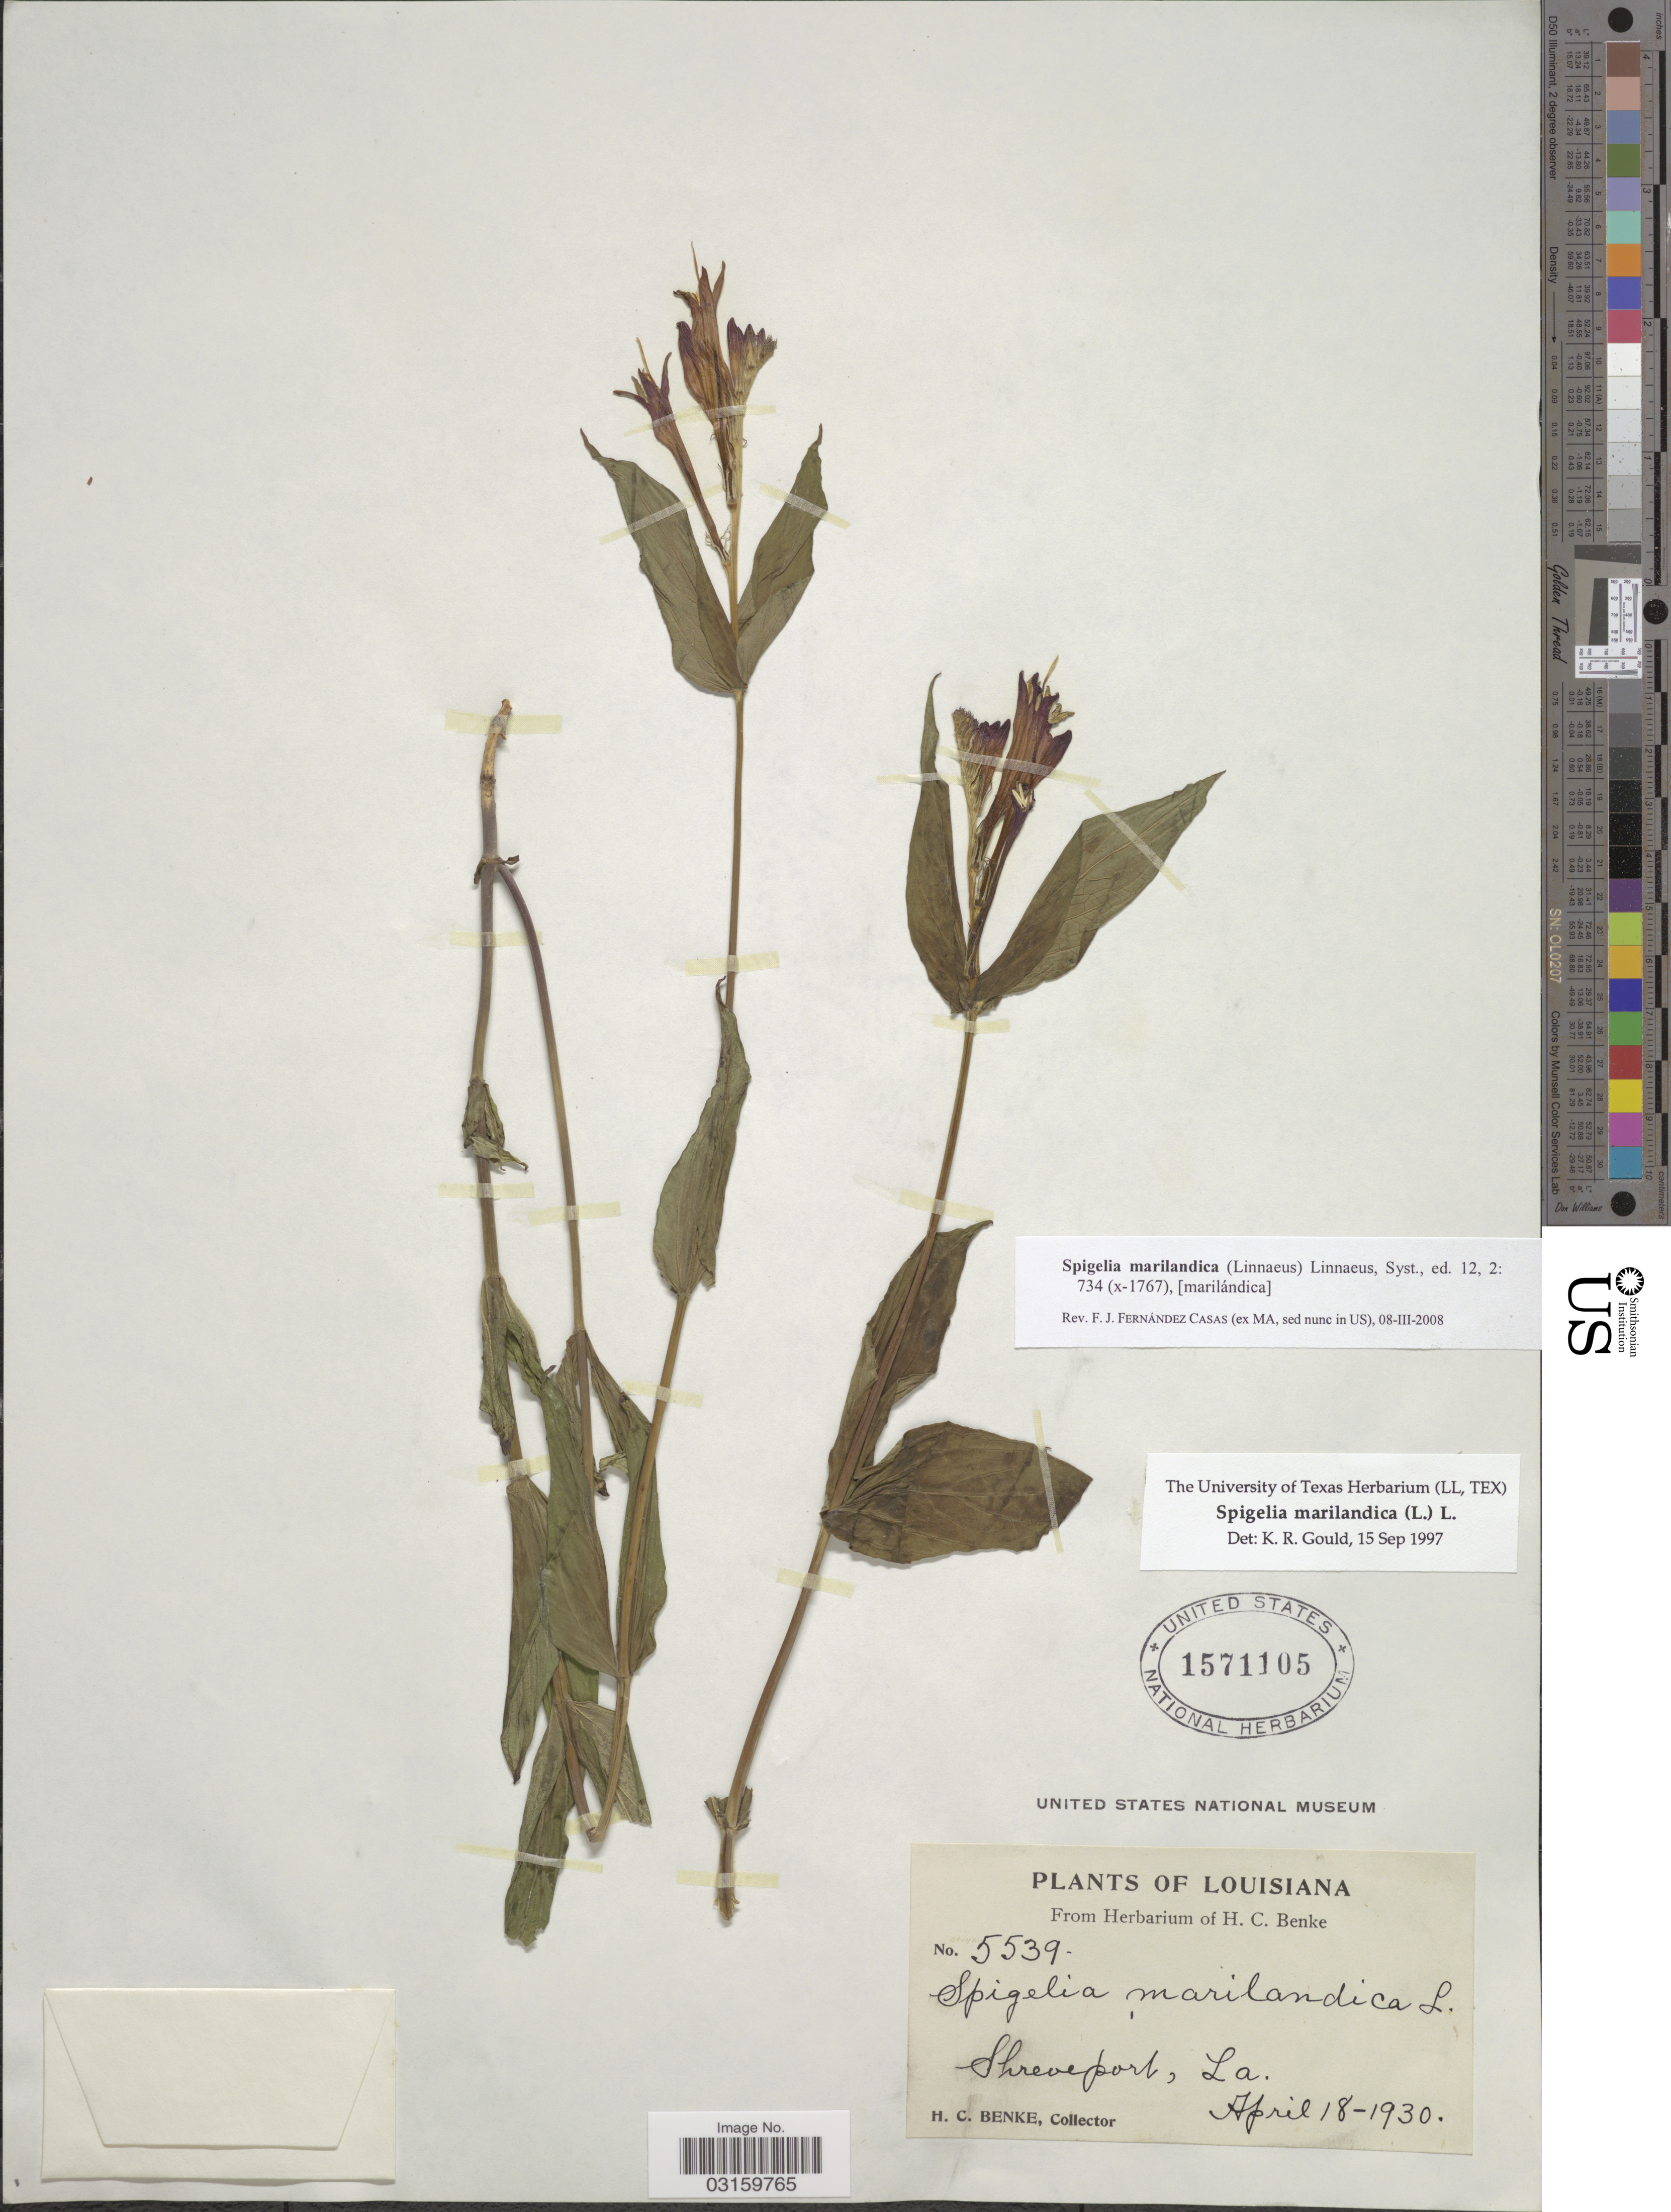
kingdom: Plantae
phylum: Tracheophyta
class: Magnoliopsida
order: Gentianales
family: Loganiaceae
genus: Spigelia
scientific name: Spigelia marilandica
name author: (L.) L.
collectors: H. Benke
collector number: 5539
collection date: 1930-04-18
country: United States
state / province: Louisiana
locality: Shreveport.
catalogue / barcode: US 1571105